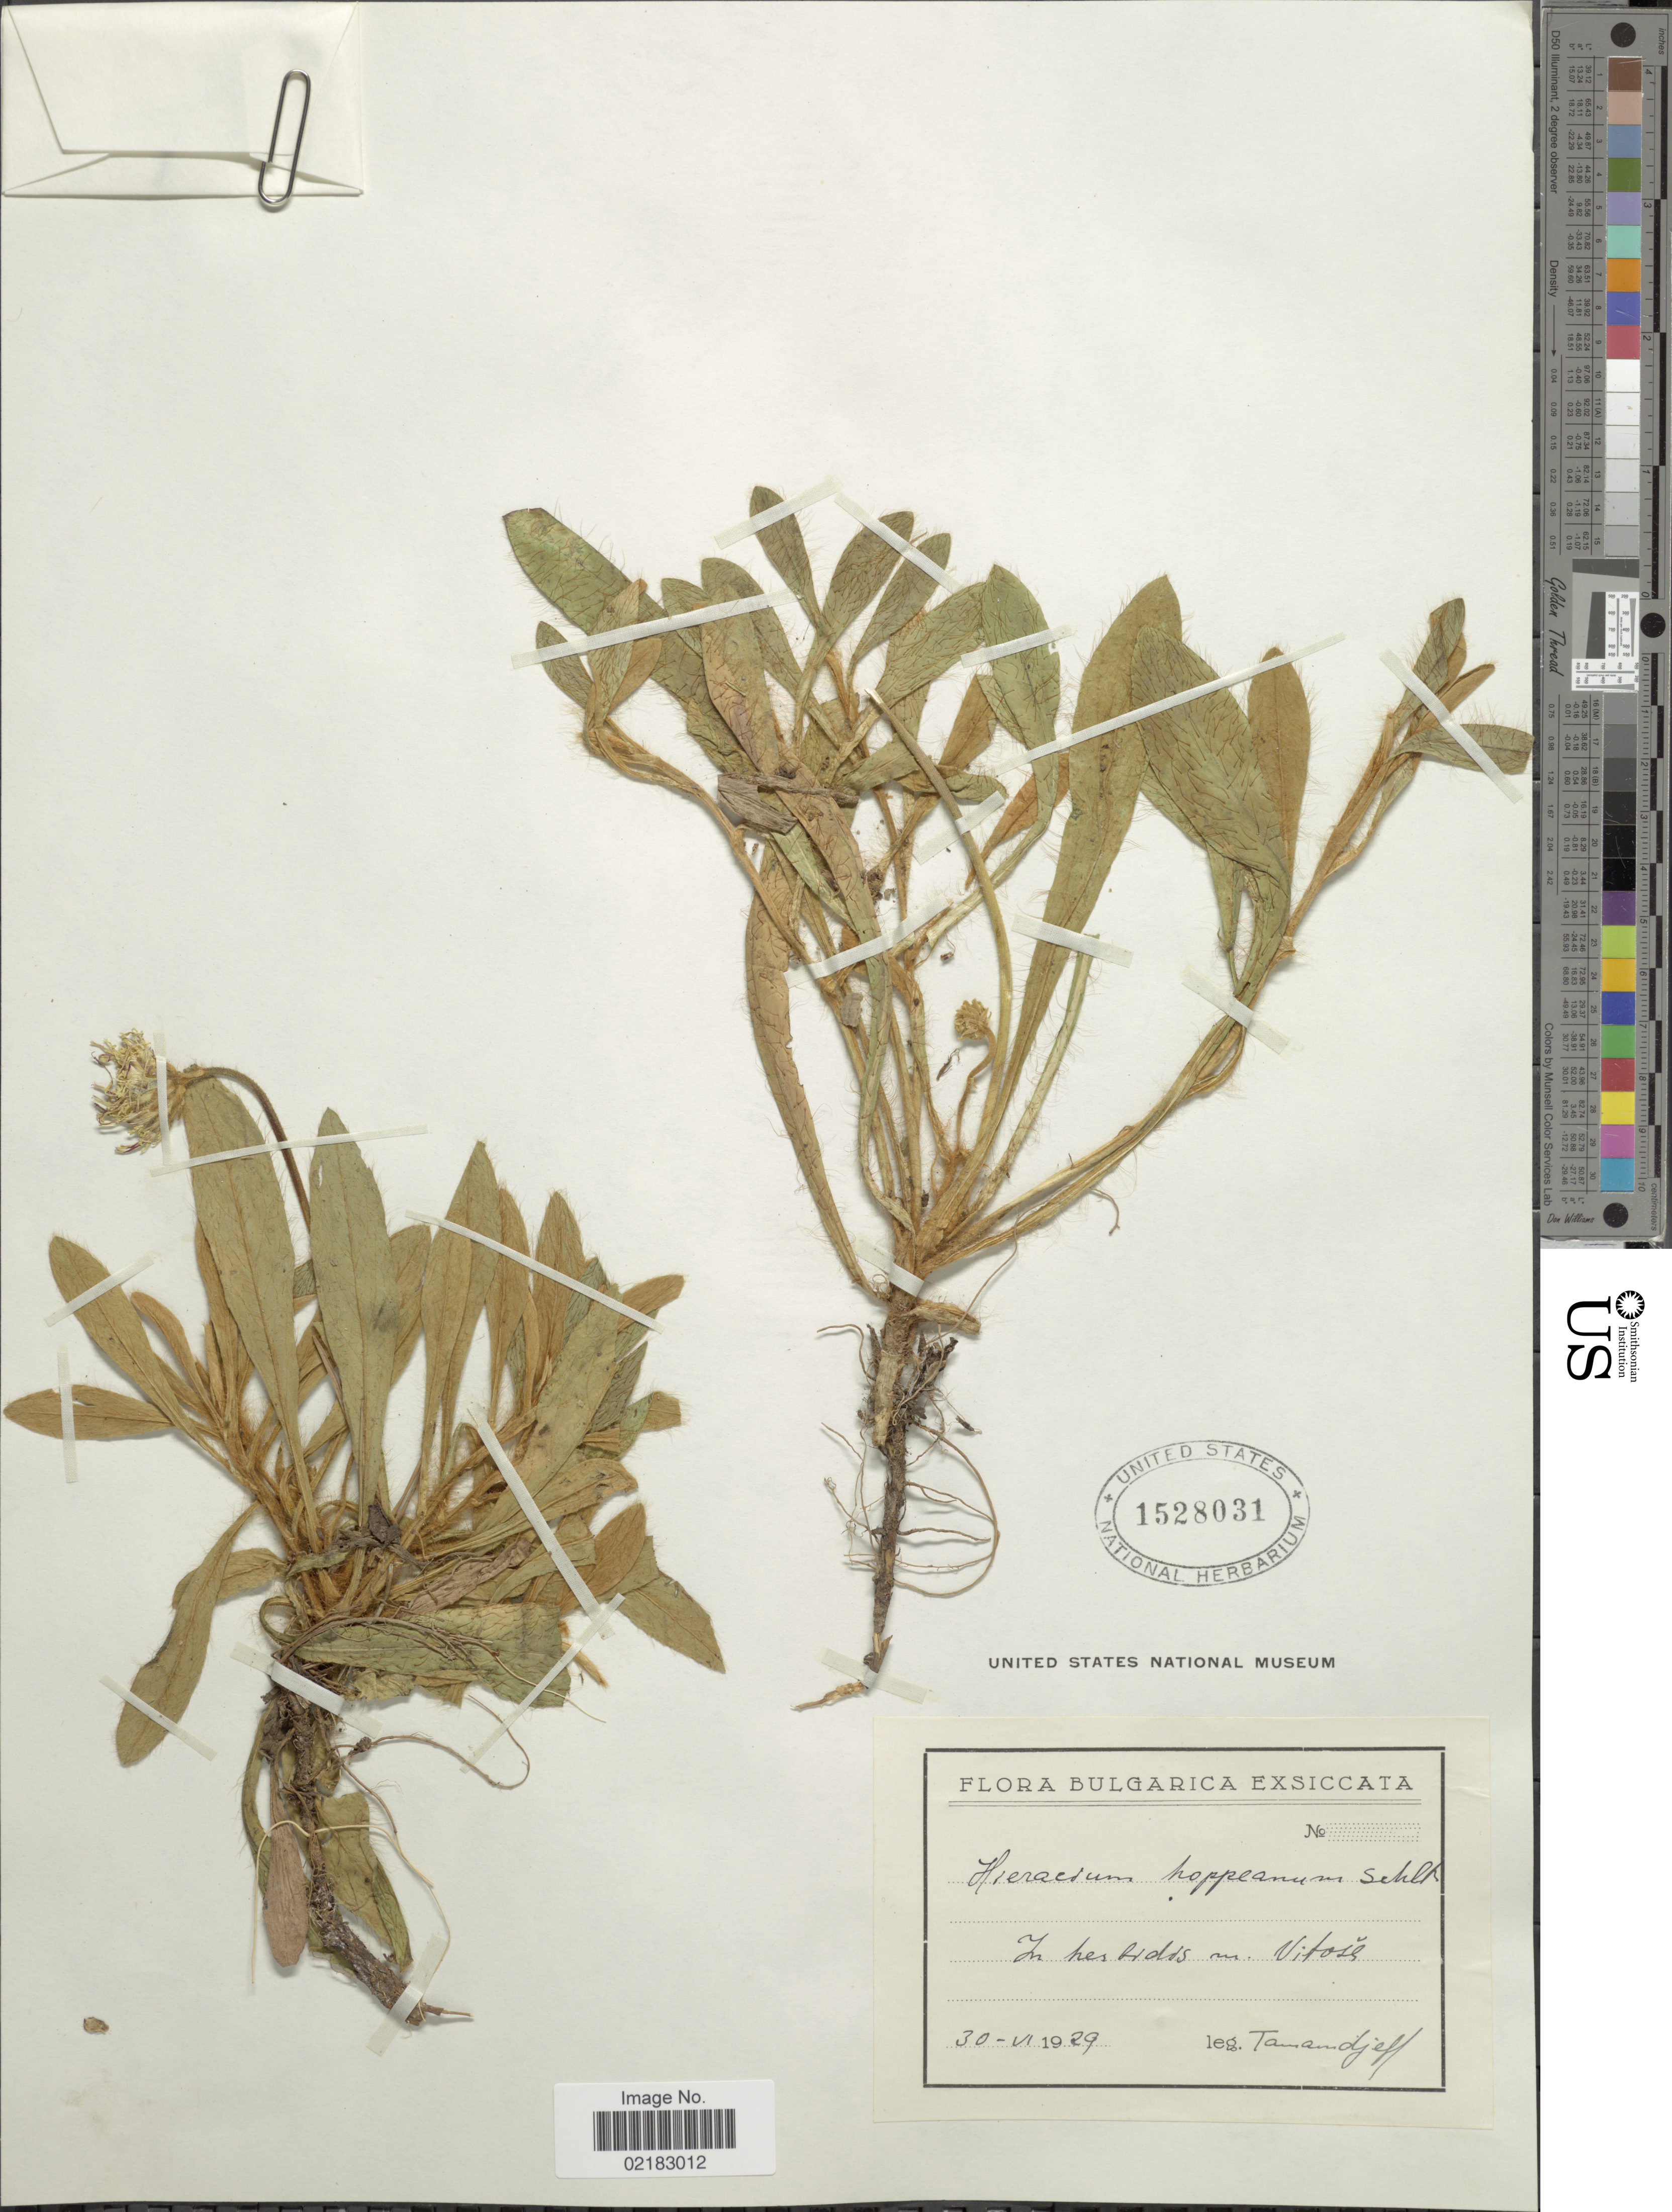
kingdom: Plantae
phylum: Tracheophyta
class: Magnoliopsida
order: Asterales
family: Asteraceae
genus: Hieracium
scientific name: Hieracium hoppeanum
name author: Schult.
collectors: -. Tamamdjeff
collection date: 1929-06-30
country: Bulgaria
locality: Bulgarica, In hestios, Vitose [interpreted]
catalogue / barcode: US 1528031